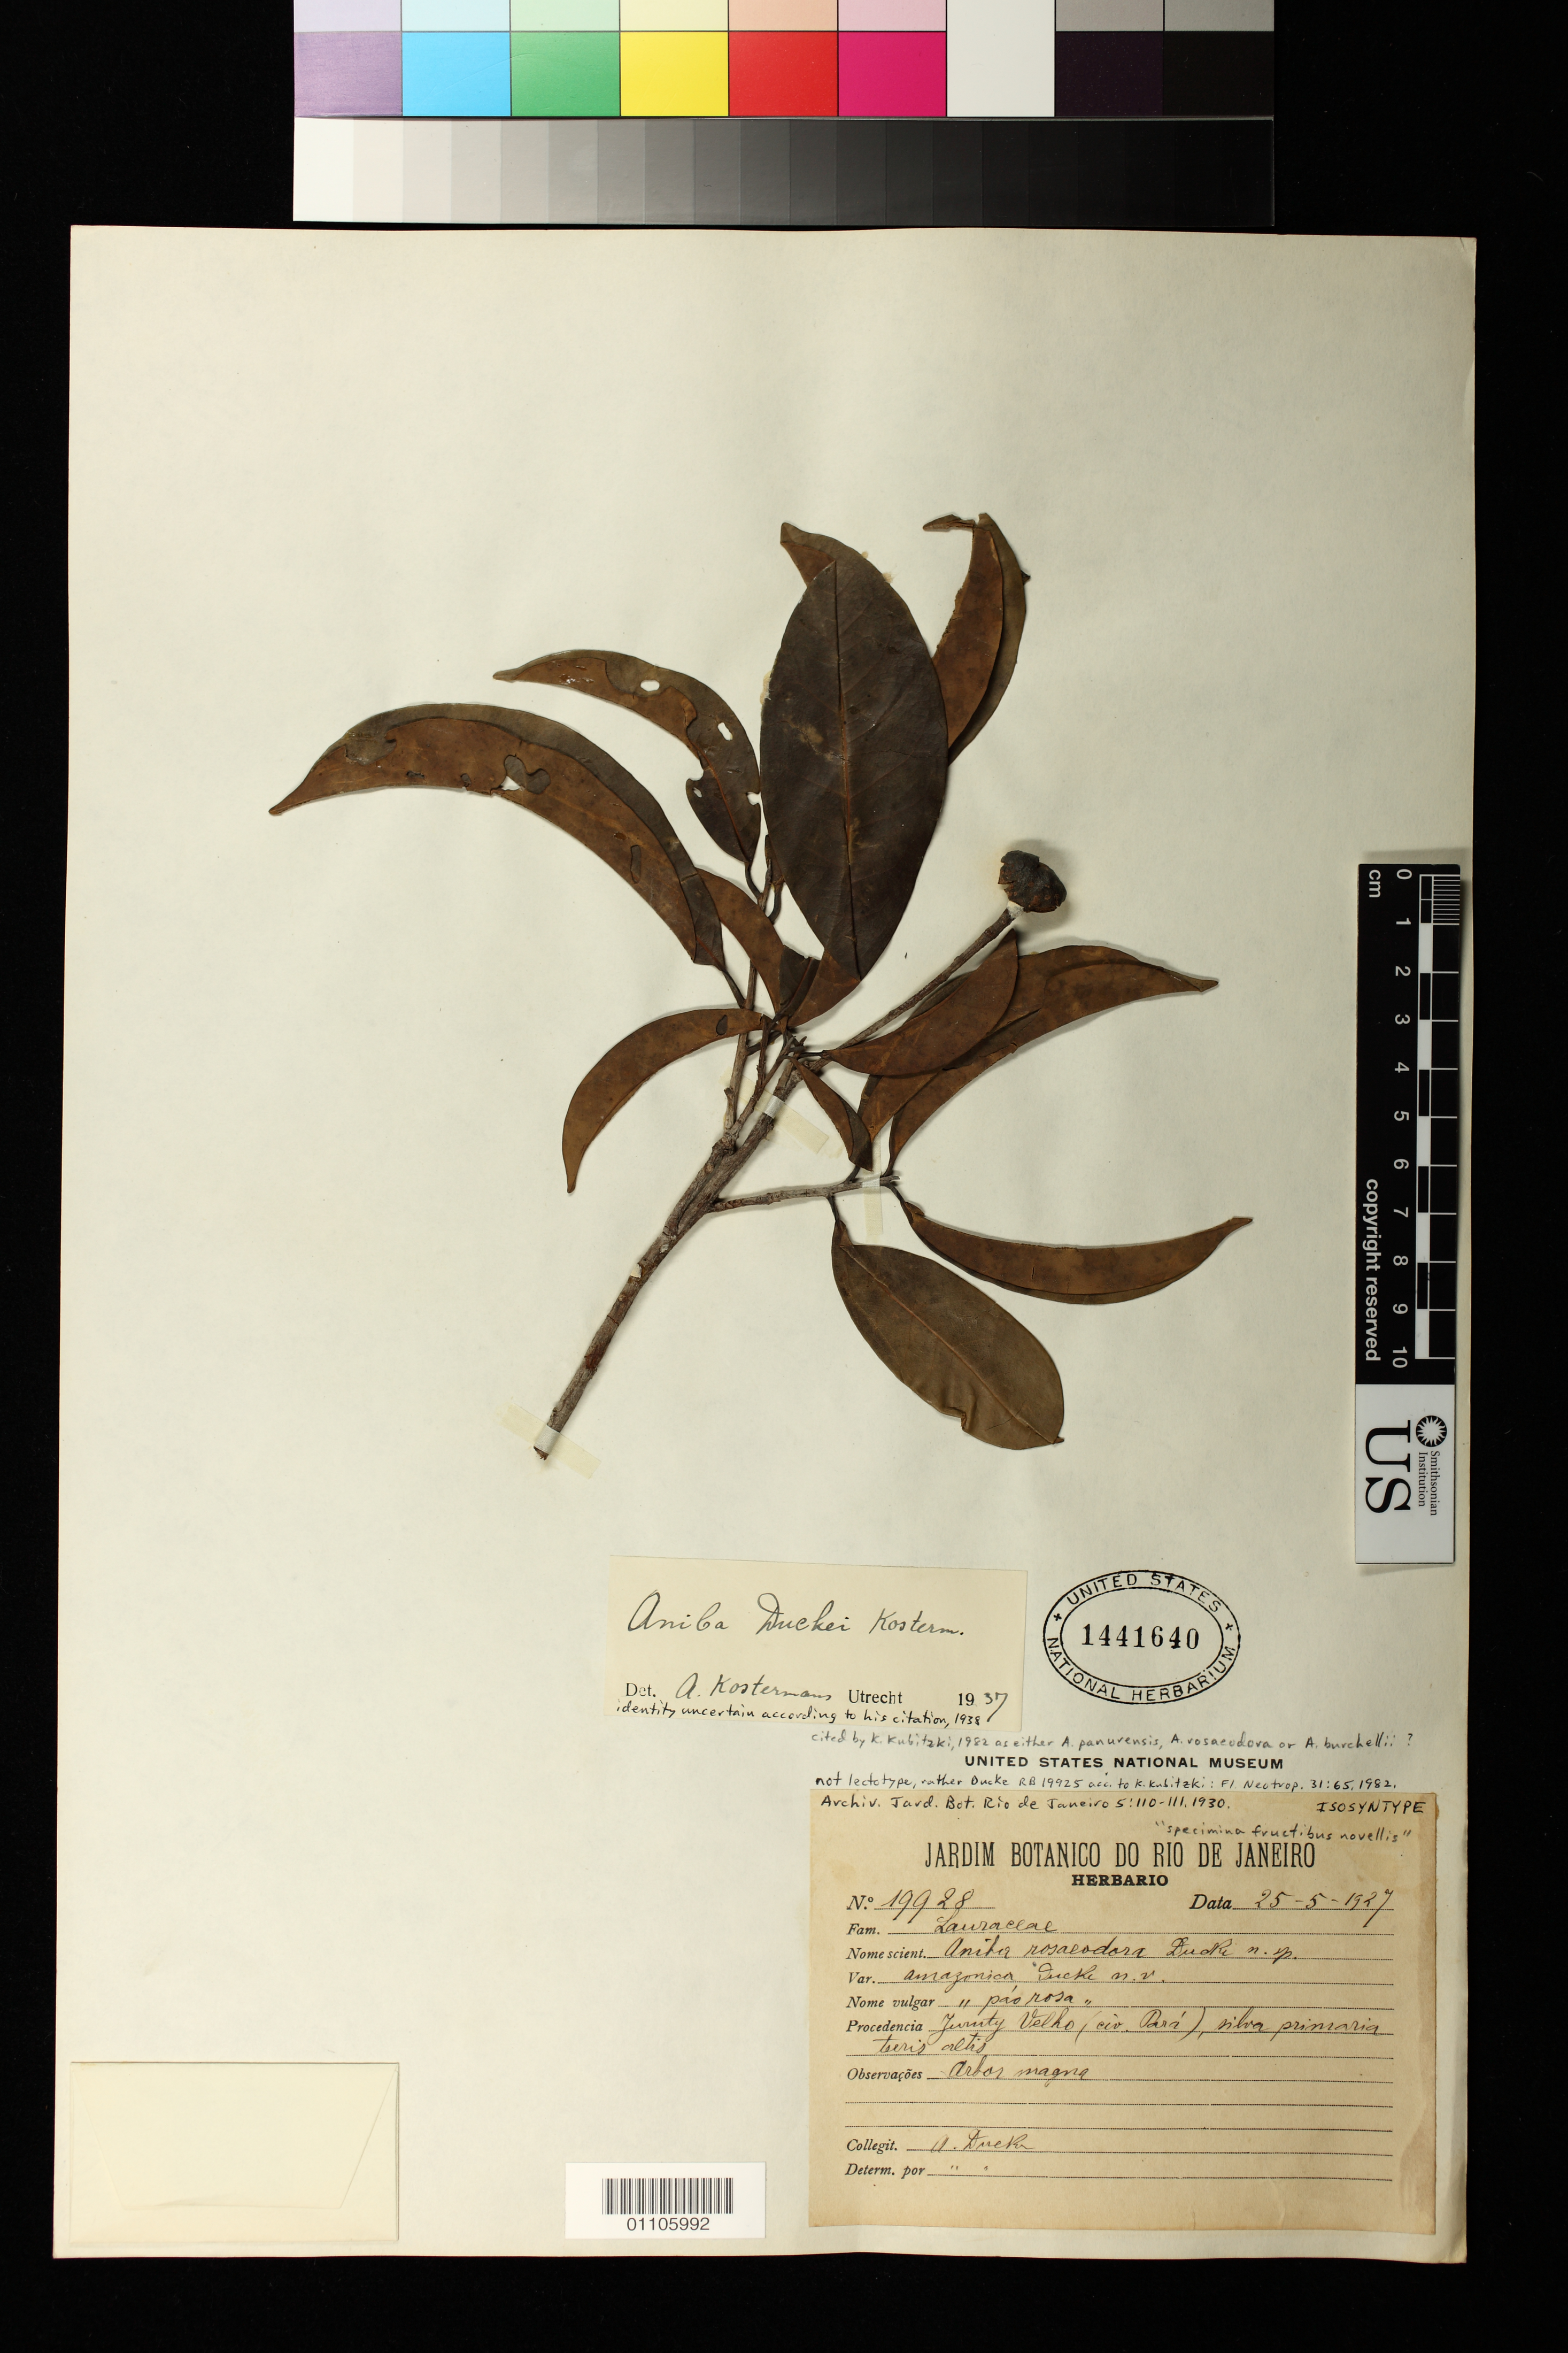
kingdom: Plantae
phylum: Tracheophyta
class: Magnoliopsida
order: Laurales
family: Lauraceae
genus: Aniba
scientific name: Aniba rosaeodora var. amazonica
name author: Ducke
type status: Isosyntype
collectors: A. Ducke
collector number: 19928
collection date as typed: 25 May 1927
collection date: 1927-05-25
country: Brazil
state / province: Pará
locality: Juruty Velho (civ. Pará)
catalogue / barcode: US 1441640